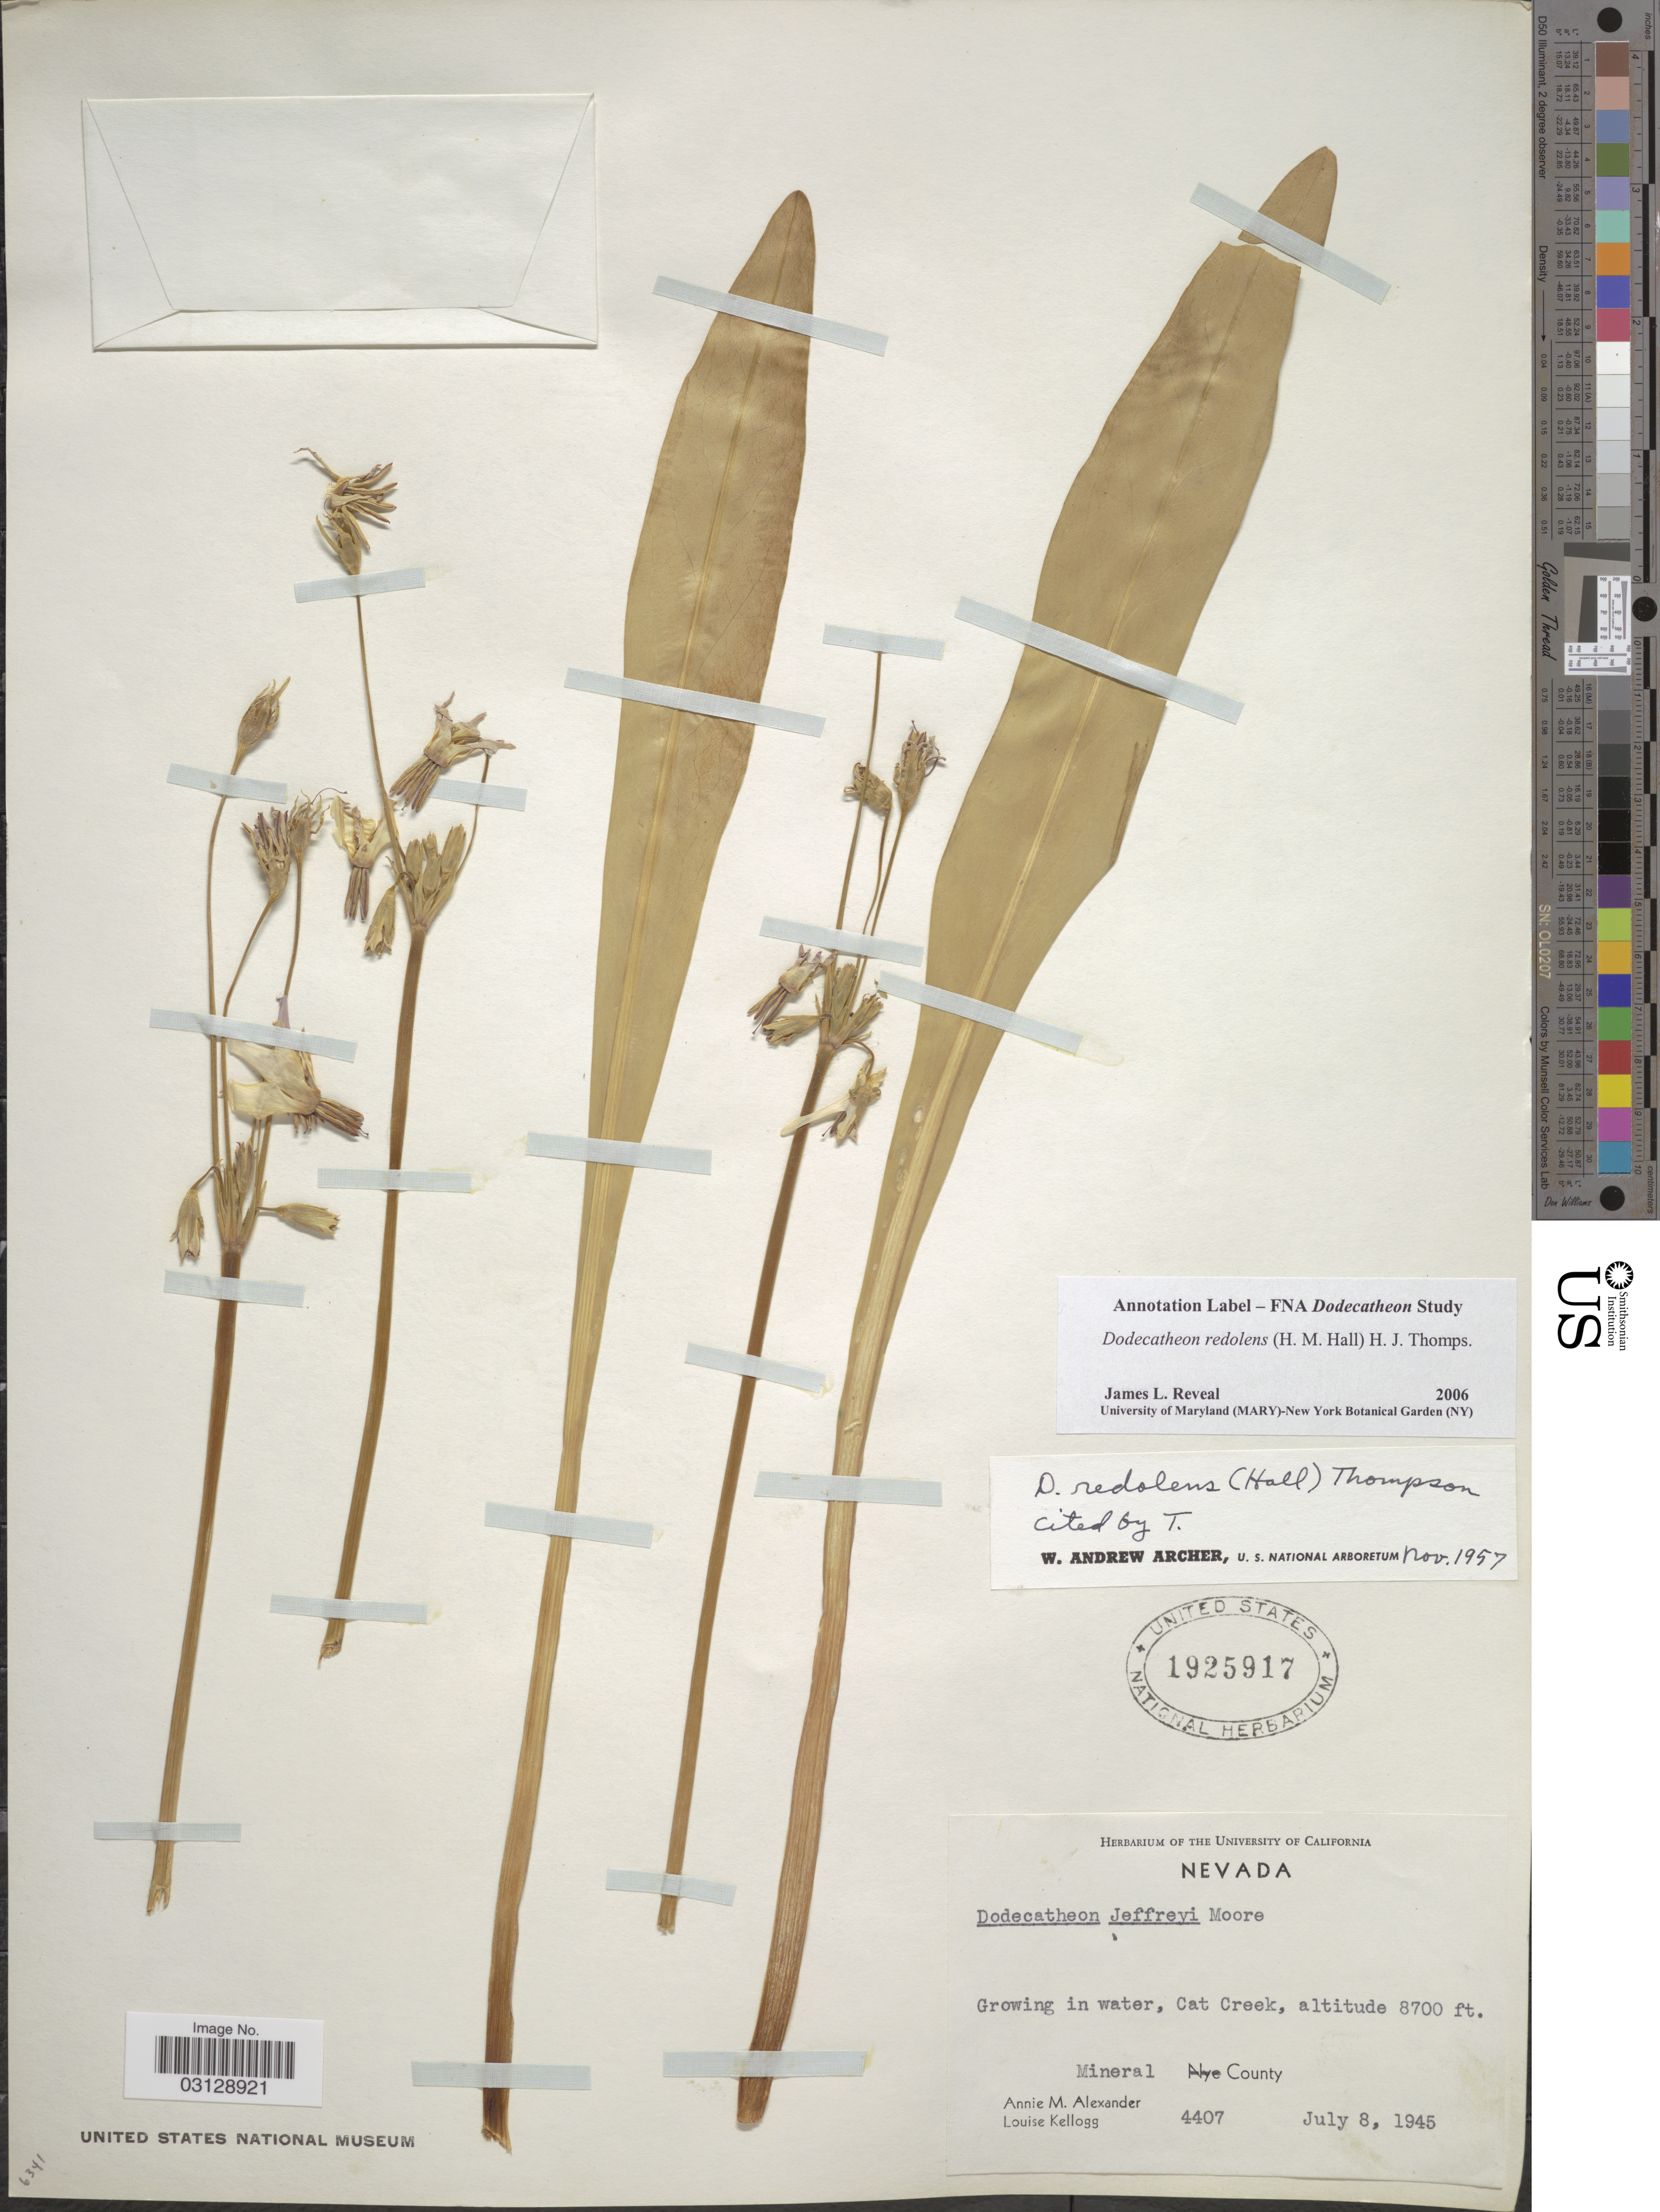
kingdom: Plantae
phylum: Tracheophyta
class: Magnoliopsida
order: Ericales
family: Primulaceae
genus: Dodecatheon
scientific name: Dodecatheon redolens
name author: (H.M. Hall) H.J. Thomps.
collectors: A. M. Alexander & L. Kellogg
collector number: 4407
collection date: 1945-07-08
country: United States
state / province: Nevada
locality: Growing in water, Cat Creek. Mineral County.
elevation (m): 2652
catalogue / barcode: US 1925917